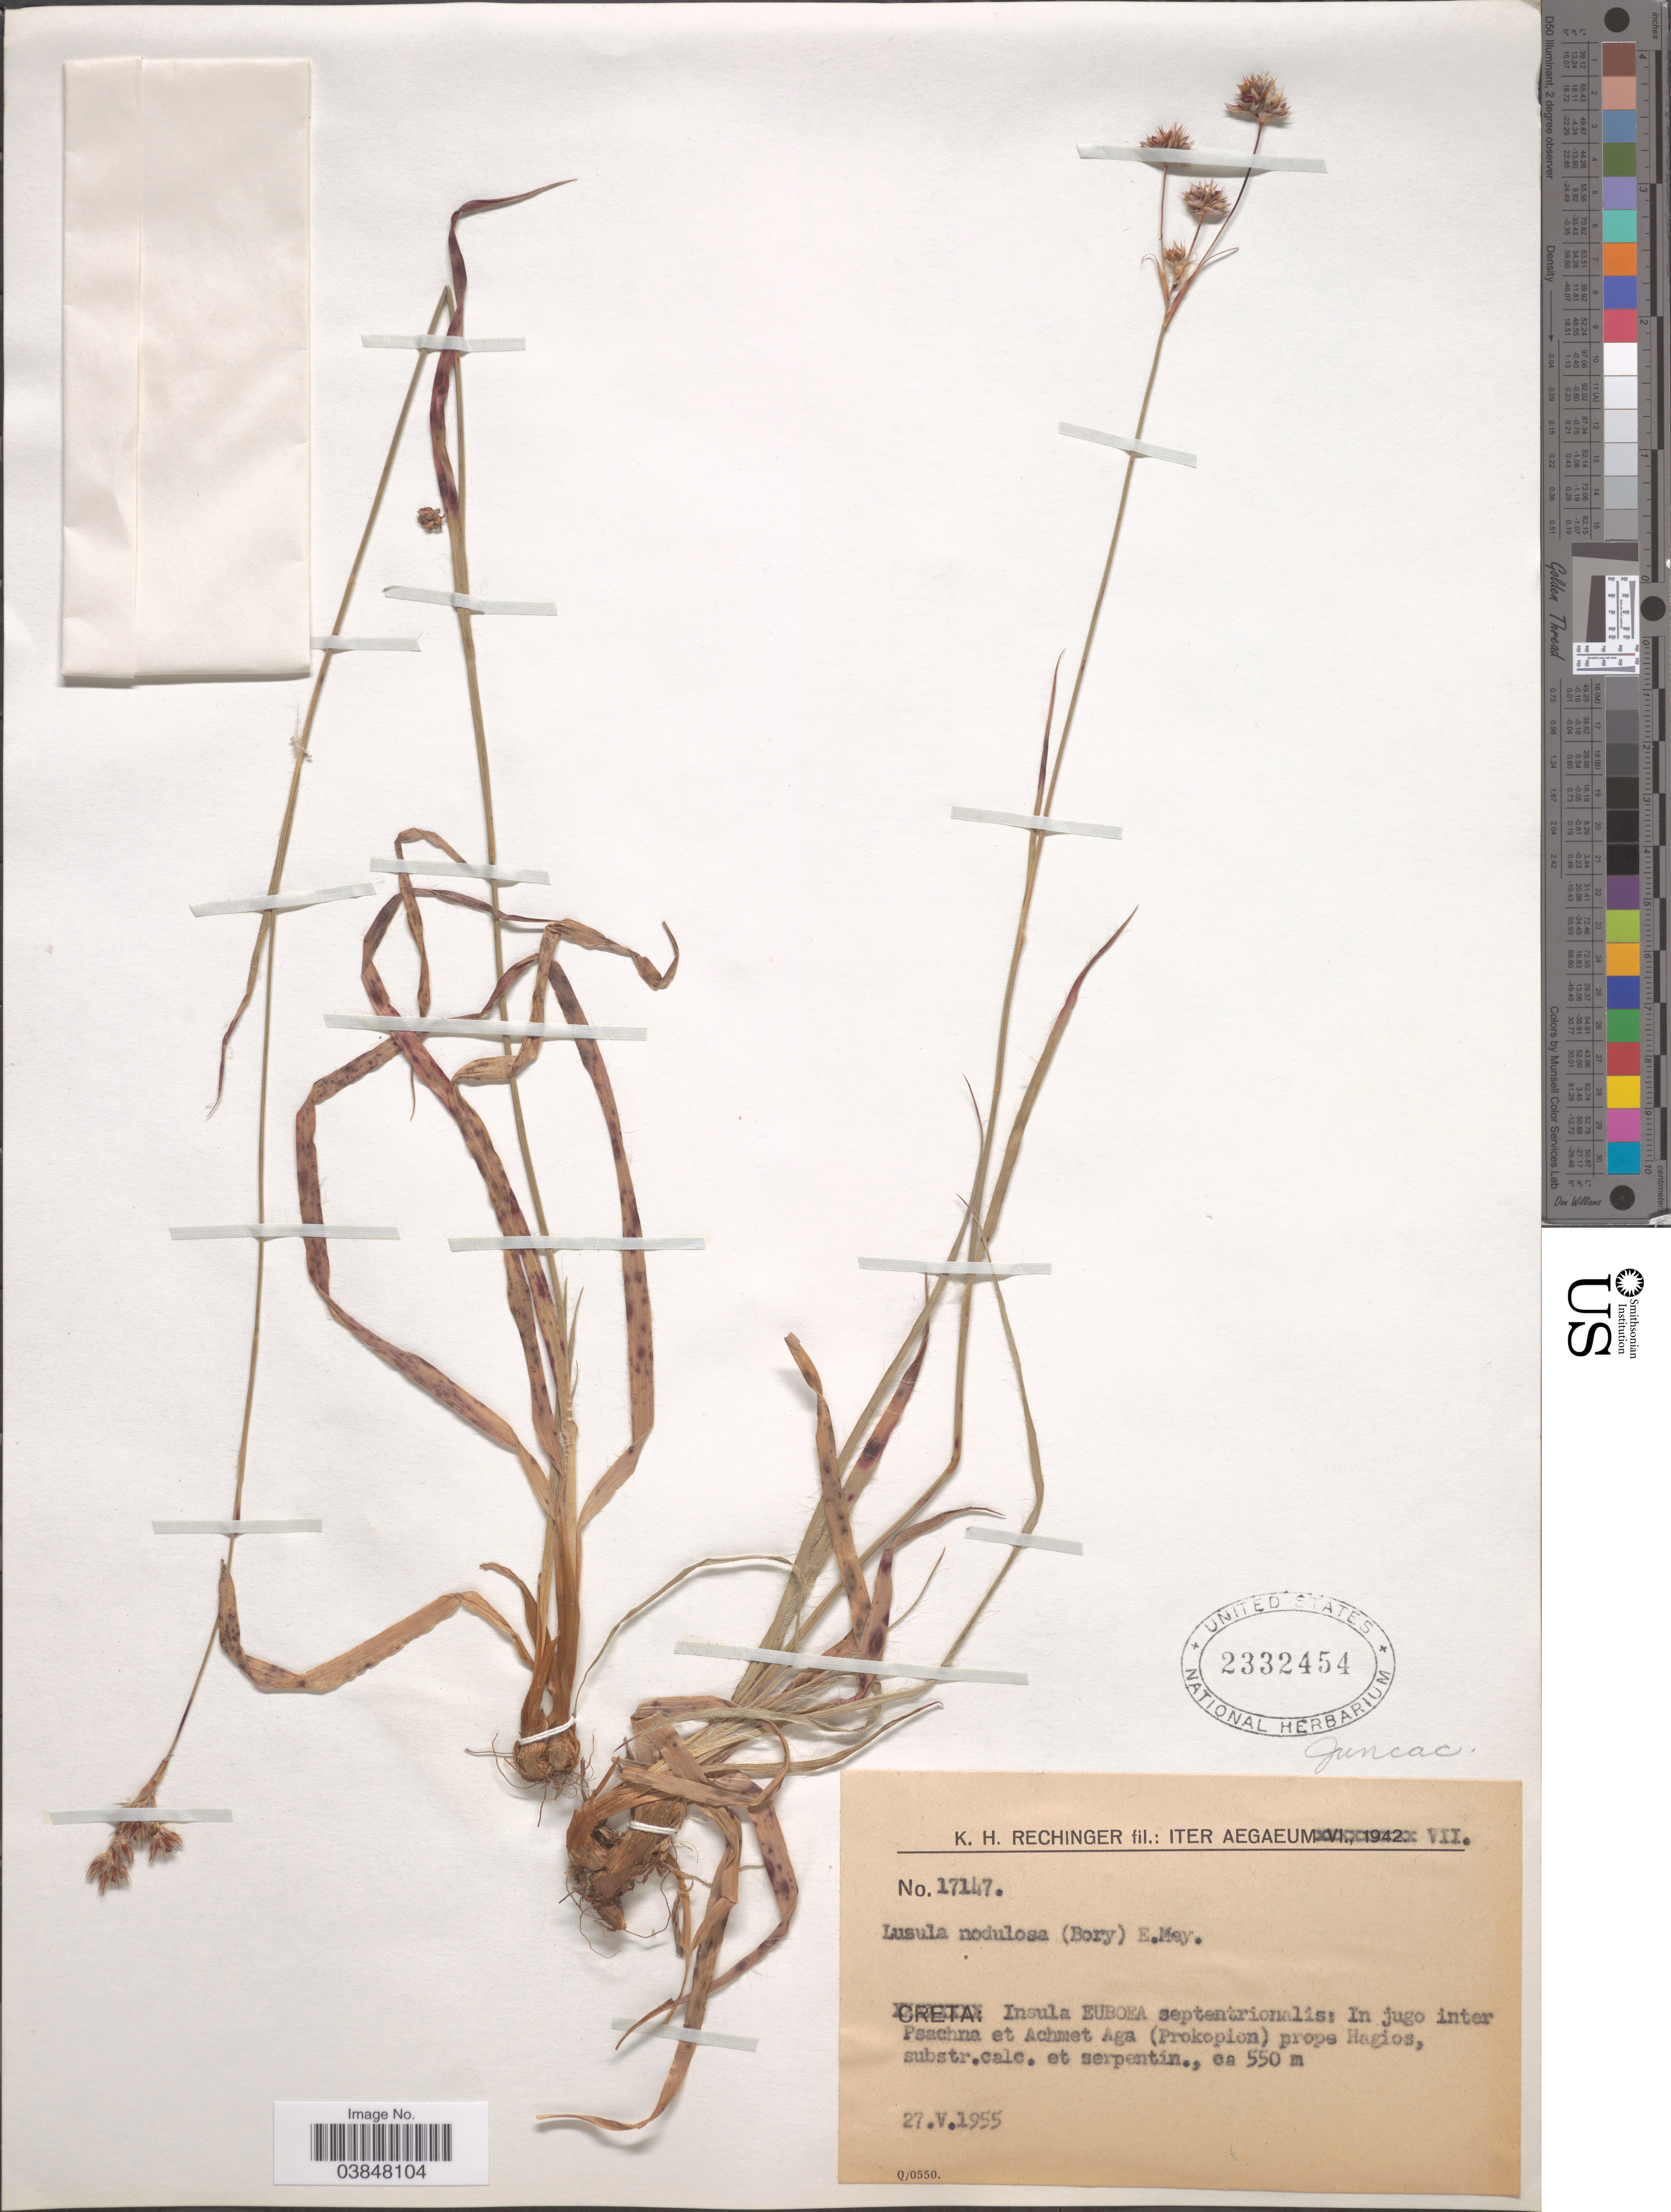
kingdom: Plantae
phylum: Tracheophyta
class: Liliopsida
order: Poales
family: Juncaceae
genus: Luzula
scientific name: Luzula nodulosa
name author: E. Mey.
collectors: K. H. Rechinger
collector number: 17147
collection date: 1955-05-27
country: Greece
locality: Iter Aegaeum. Insula Euboea septentrionalis: In jugo inter Psachna et Achmet Aga (Prokopion) prope Hagios, substr. calc. et serpentin.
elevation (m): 550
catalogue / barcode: US 2332454